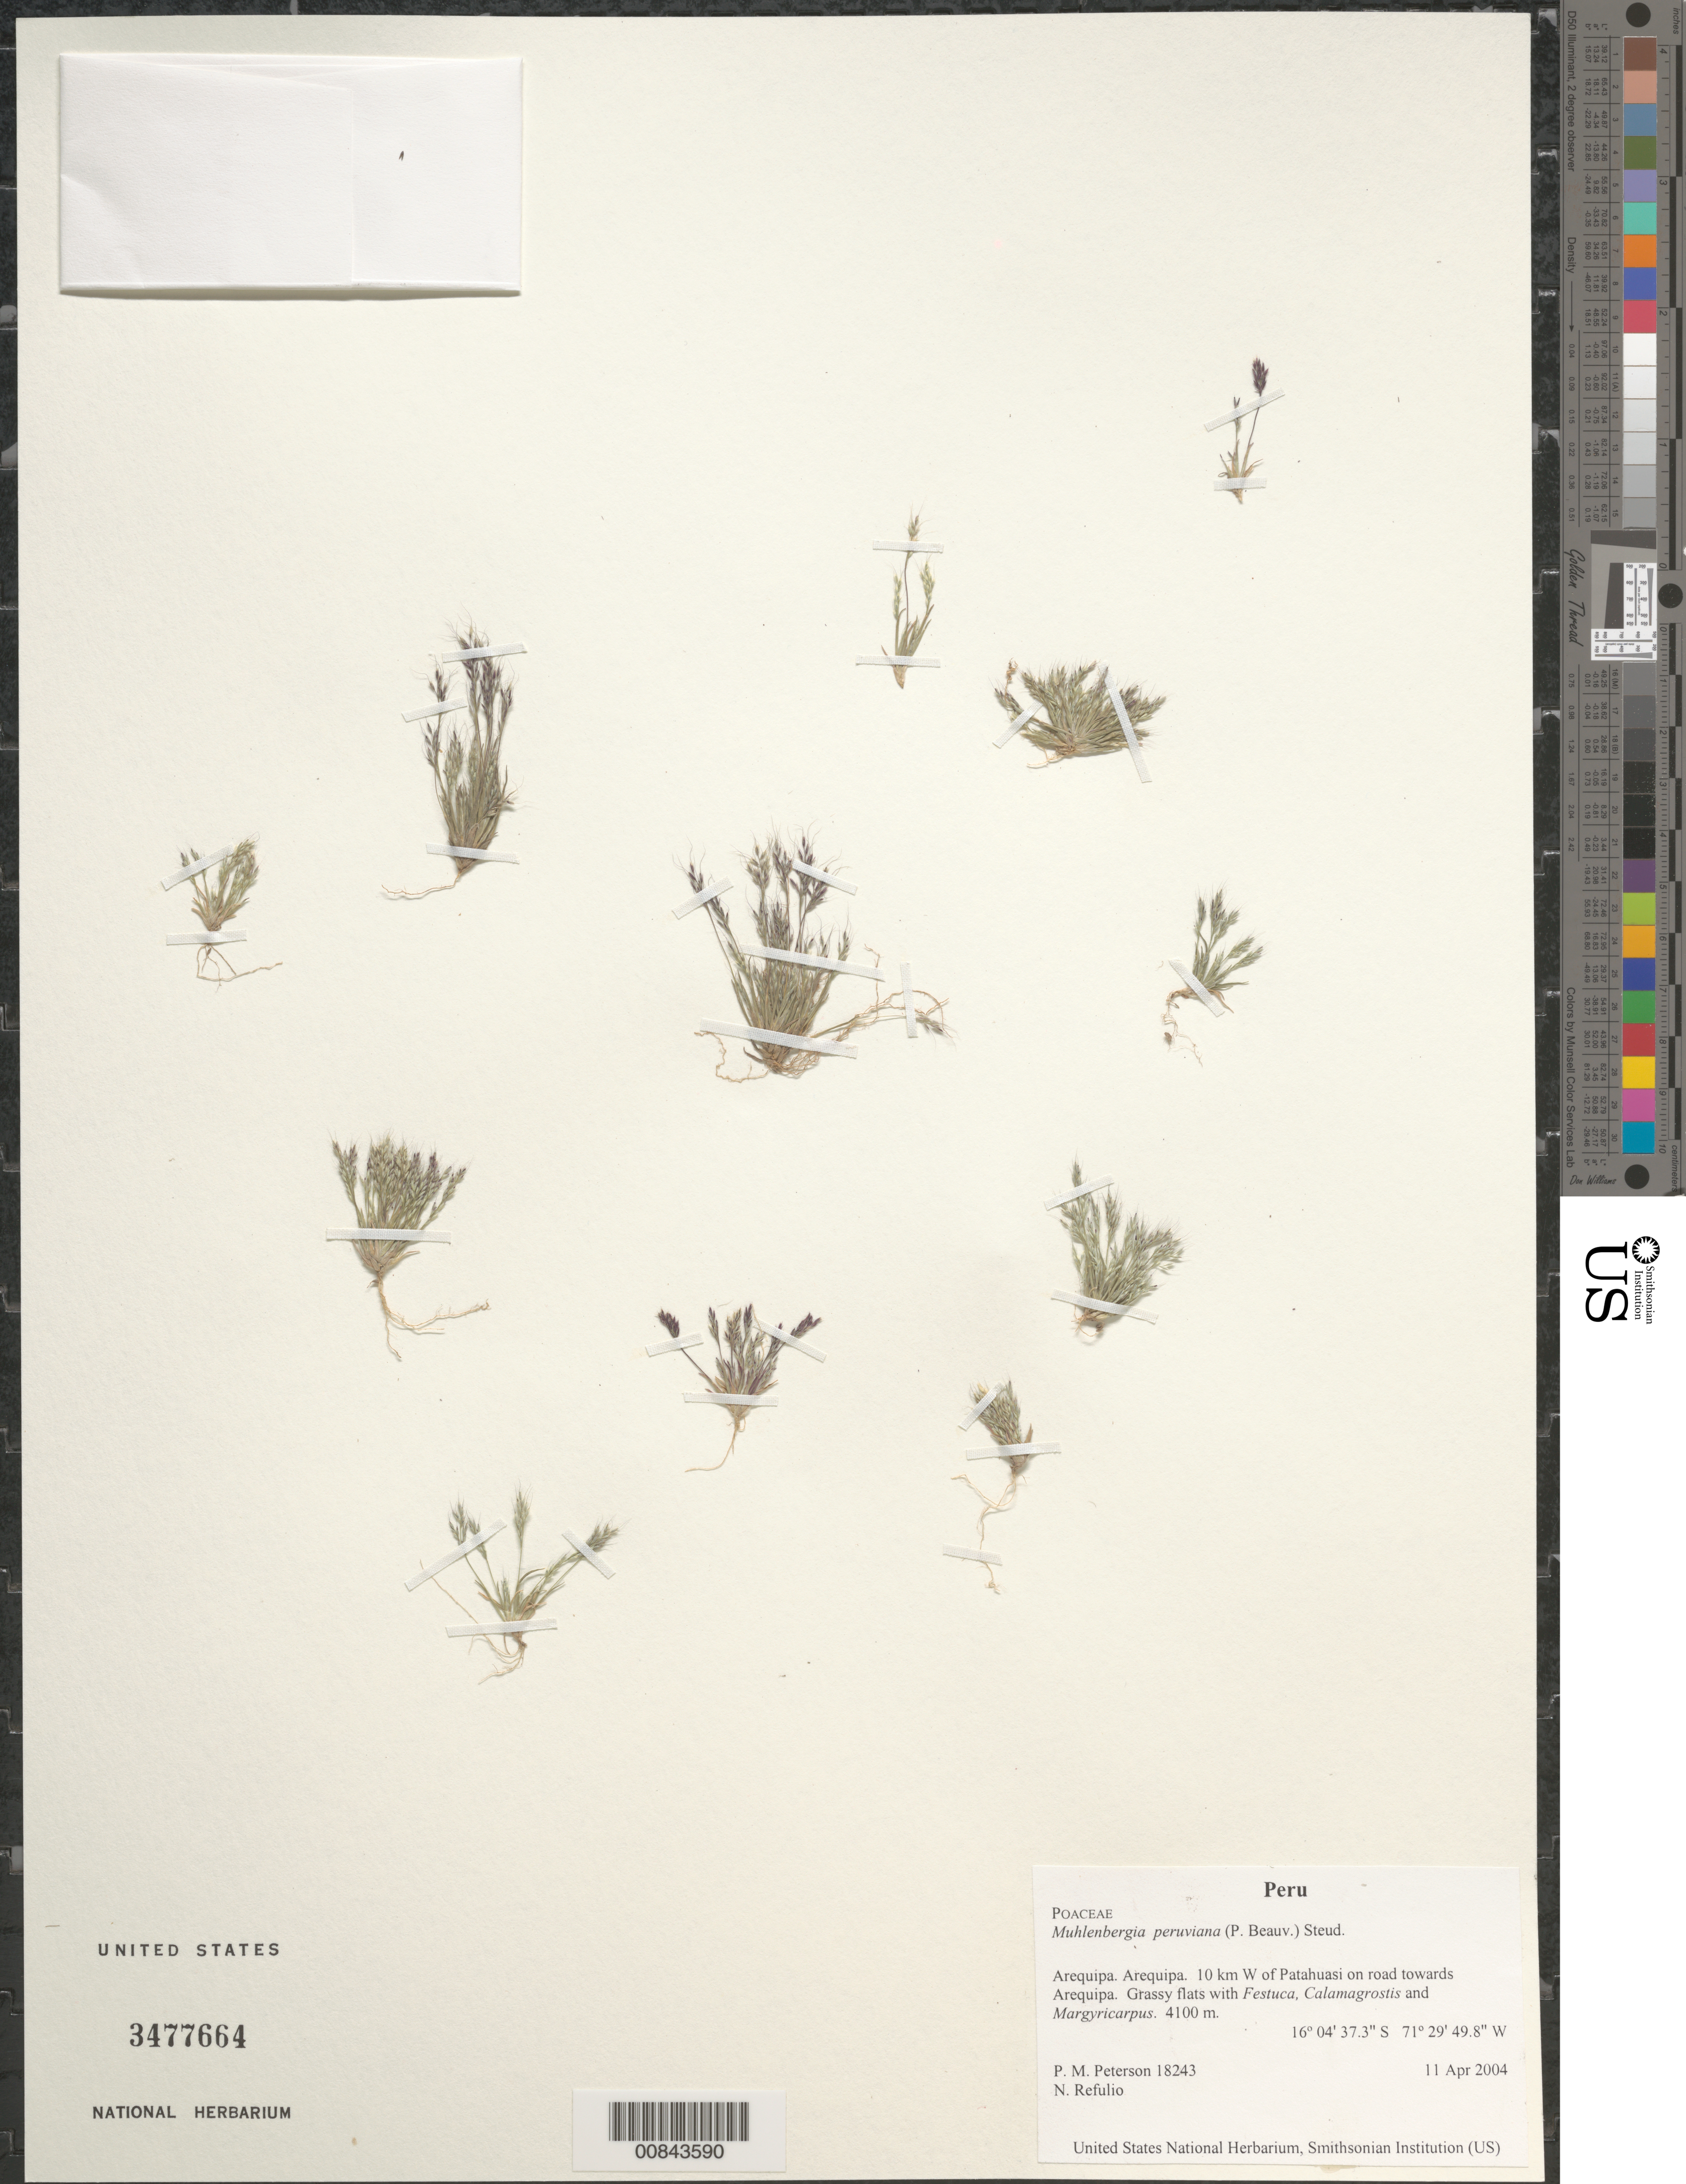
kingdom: Plantae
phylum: Tracheophyta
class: Liliopsida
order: Poales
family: Poaceae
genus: Muhlenbergia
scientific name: Muhlenbergia peruviana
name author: (P. Beauv.) Steud.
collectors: P. M. Peterson & N. Refulio-Rodríguez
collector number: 18243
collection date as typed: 11 Apr 2004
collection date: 2004-04-11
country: Peru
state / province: Arequipa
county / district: Arequipa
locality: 10 km W of Patahuasi on road towards Arequipa. Grassy flats with Festuca, Calamagrostis and Margyricarpus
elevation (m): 4100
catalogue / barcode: US 3477664